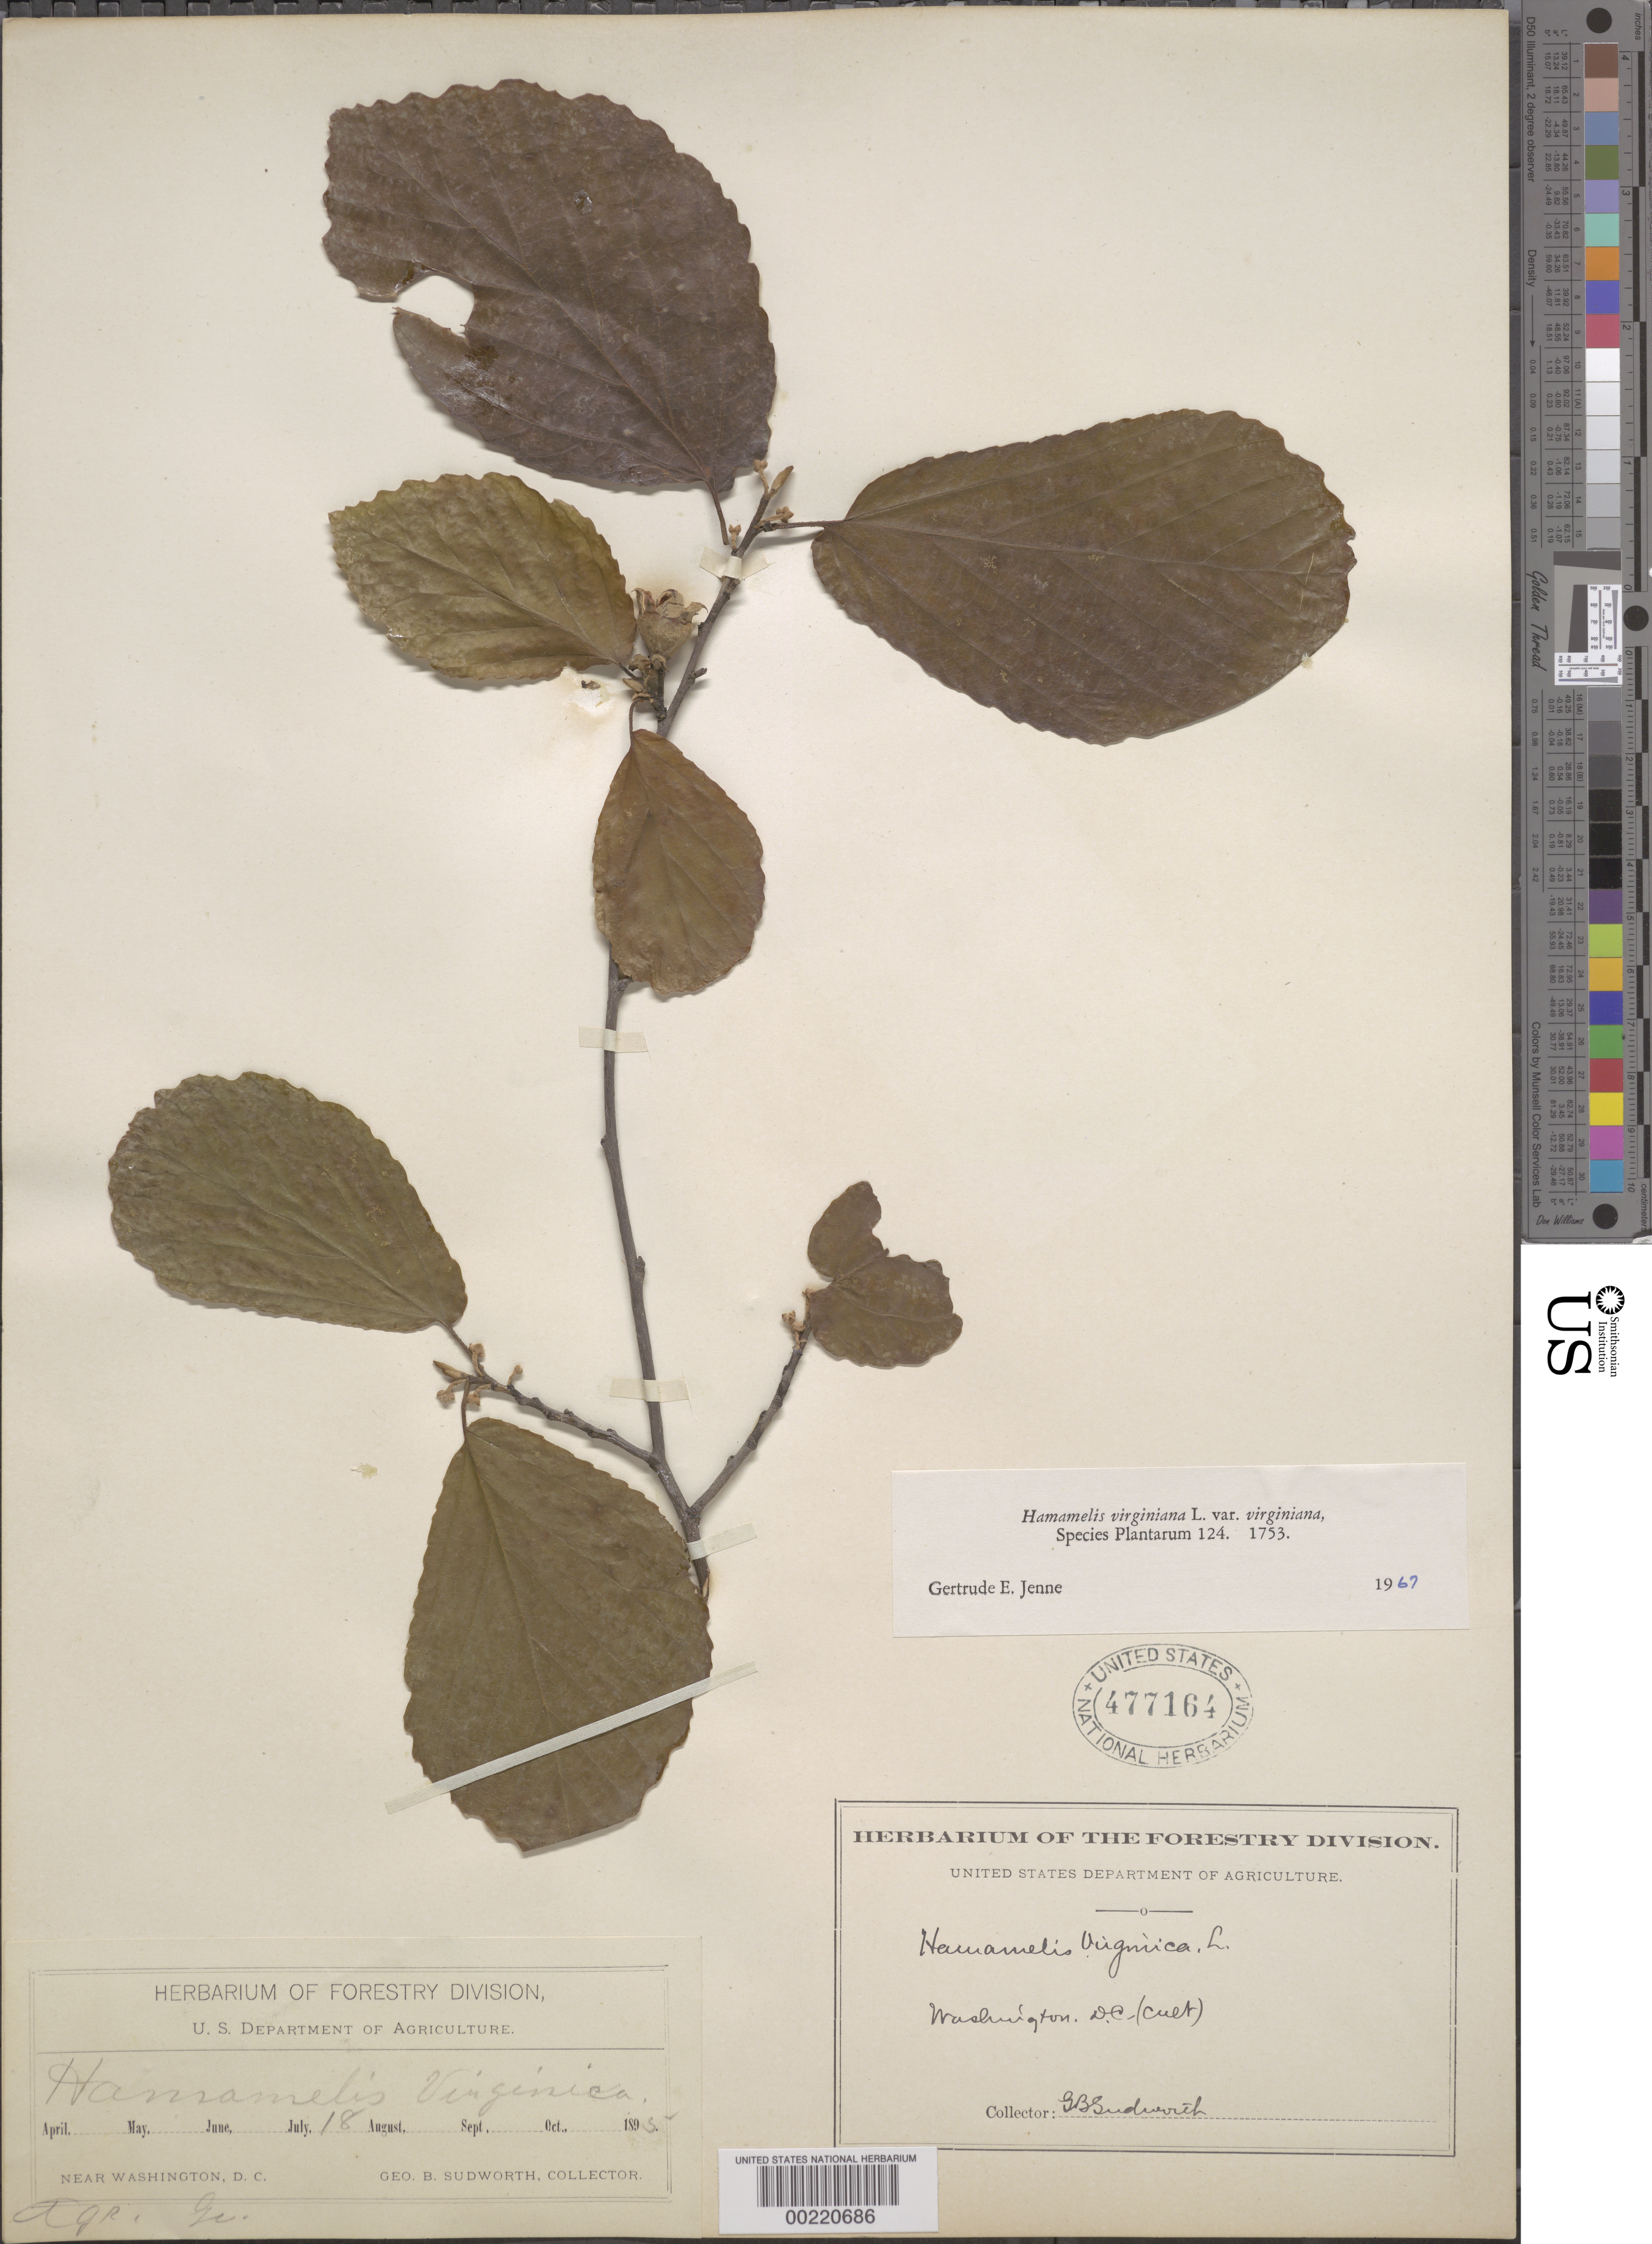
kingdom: Plantae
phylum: Tracheophyta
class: Magnoliopsida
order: Saxifragales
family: Hamamelidaceae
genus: Hamamelis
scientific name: Hamamelis virginiana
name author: L.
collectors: G. B. Sudworth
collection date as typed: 18 Jul 1895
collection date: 1895-07-18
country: United States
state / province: District of Columbia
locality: Agricultural grounds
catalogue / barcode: US 477164